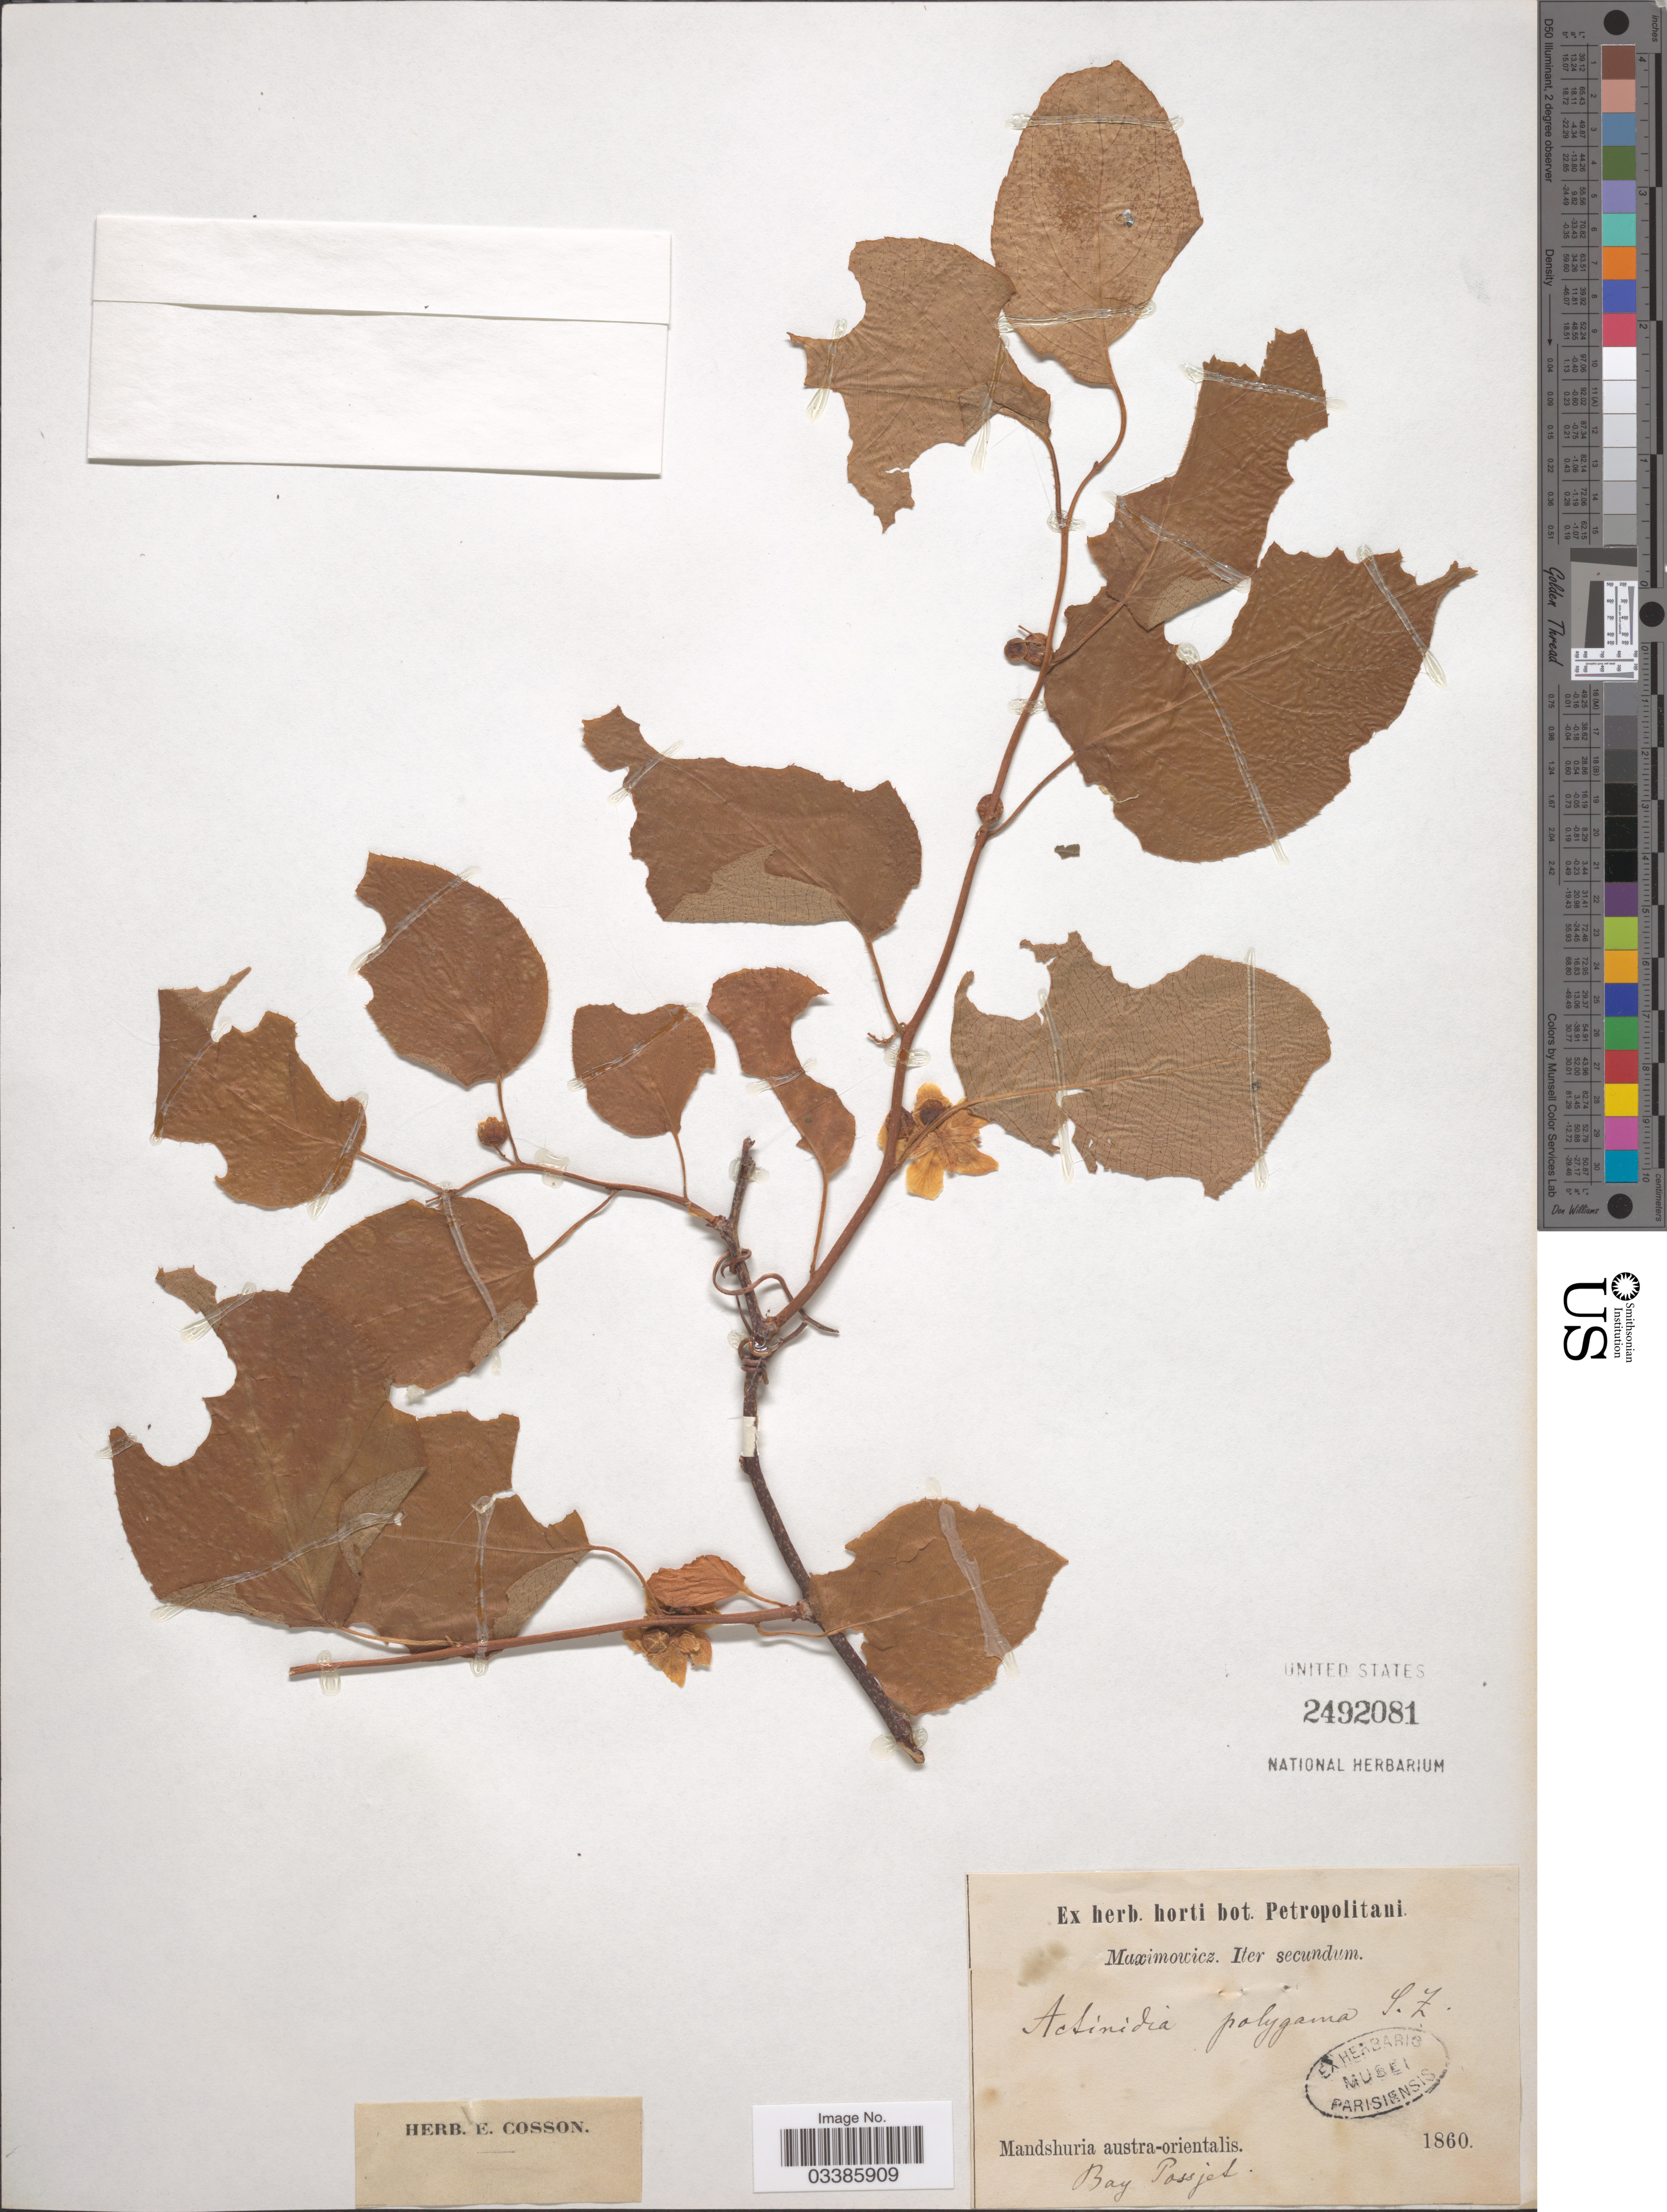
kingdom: Plantae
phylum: Tracheophyta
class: Magnoliopsida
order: Ericales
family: Actinidiaceae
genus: Actinidia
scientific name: Actinidia polygama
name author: (Siebold & Zucc.) Planch. ex Maxim.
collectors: -. Maximowicz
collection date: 1860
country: China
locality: Mandshuria austra-orientalis. Bay Possjet.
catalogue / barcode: US 2492081